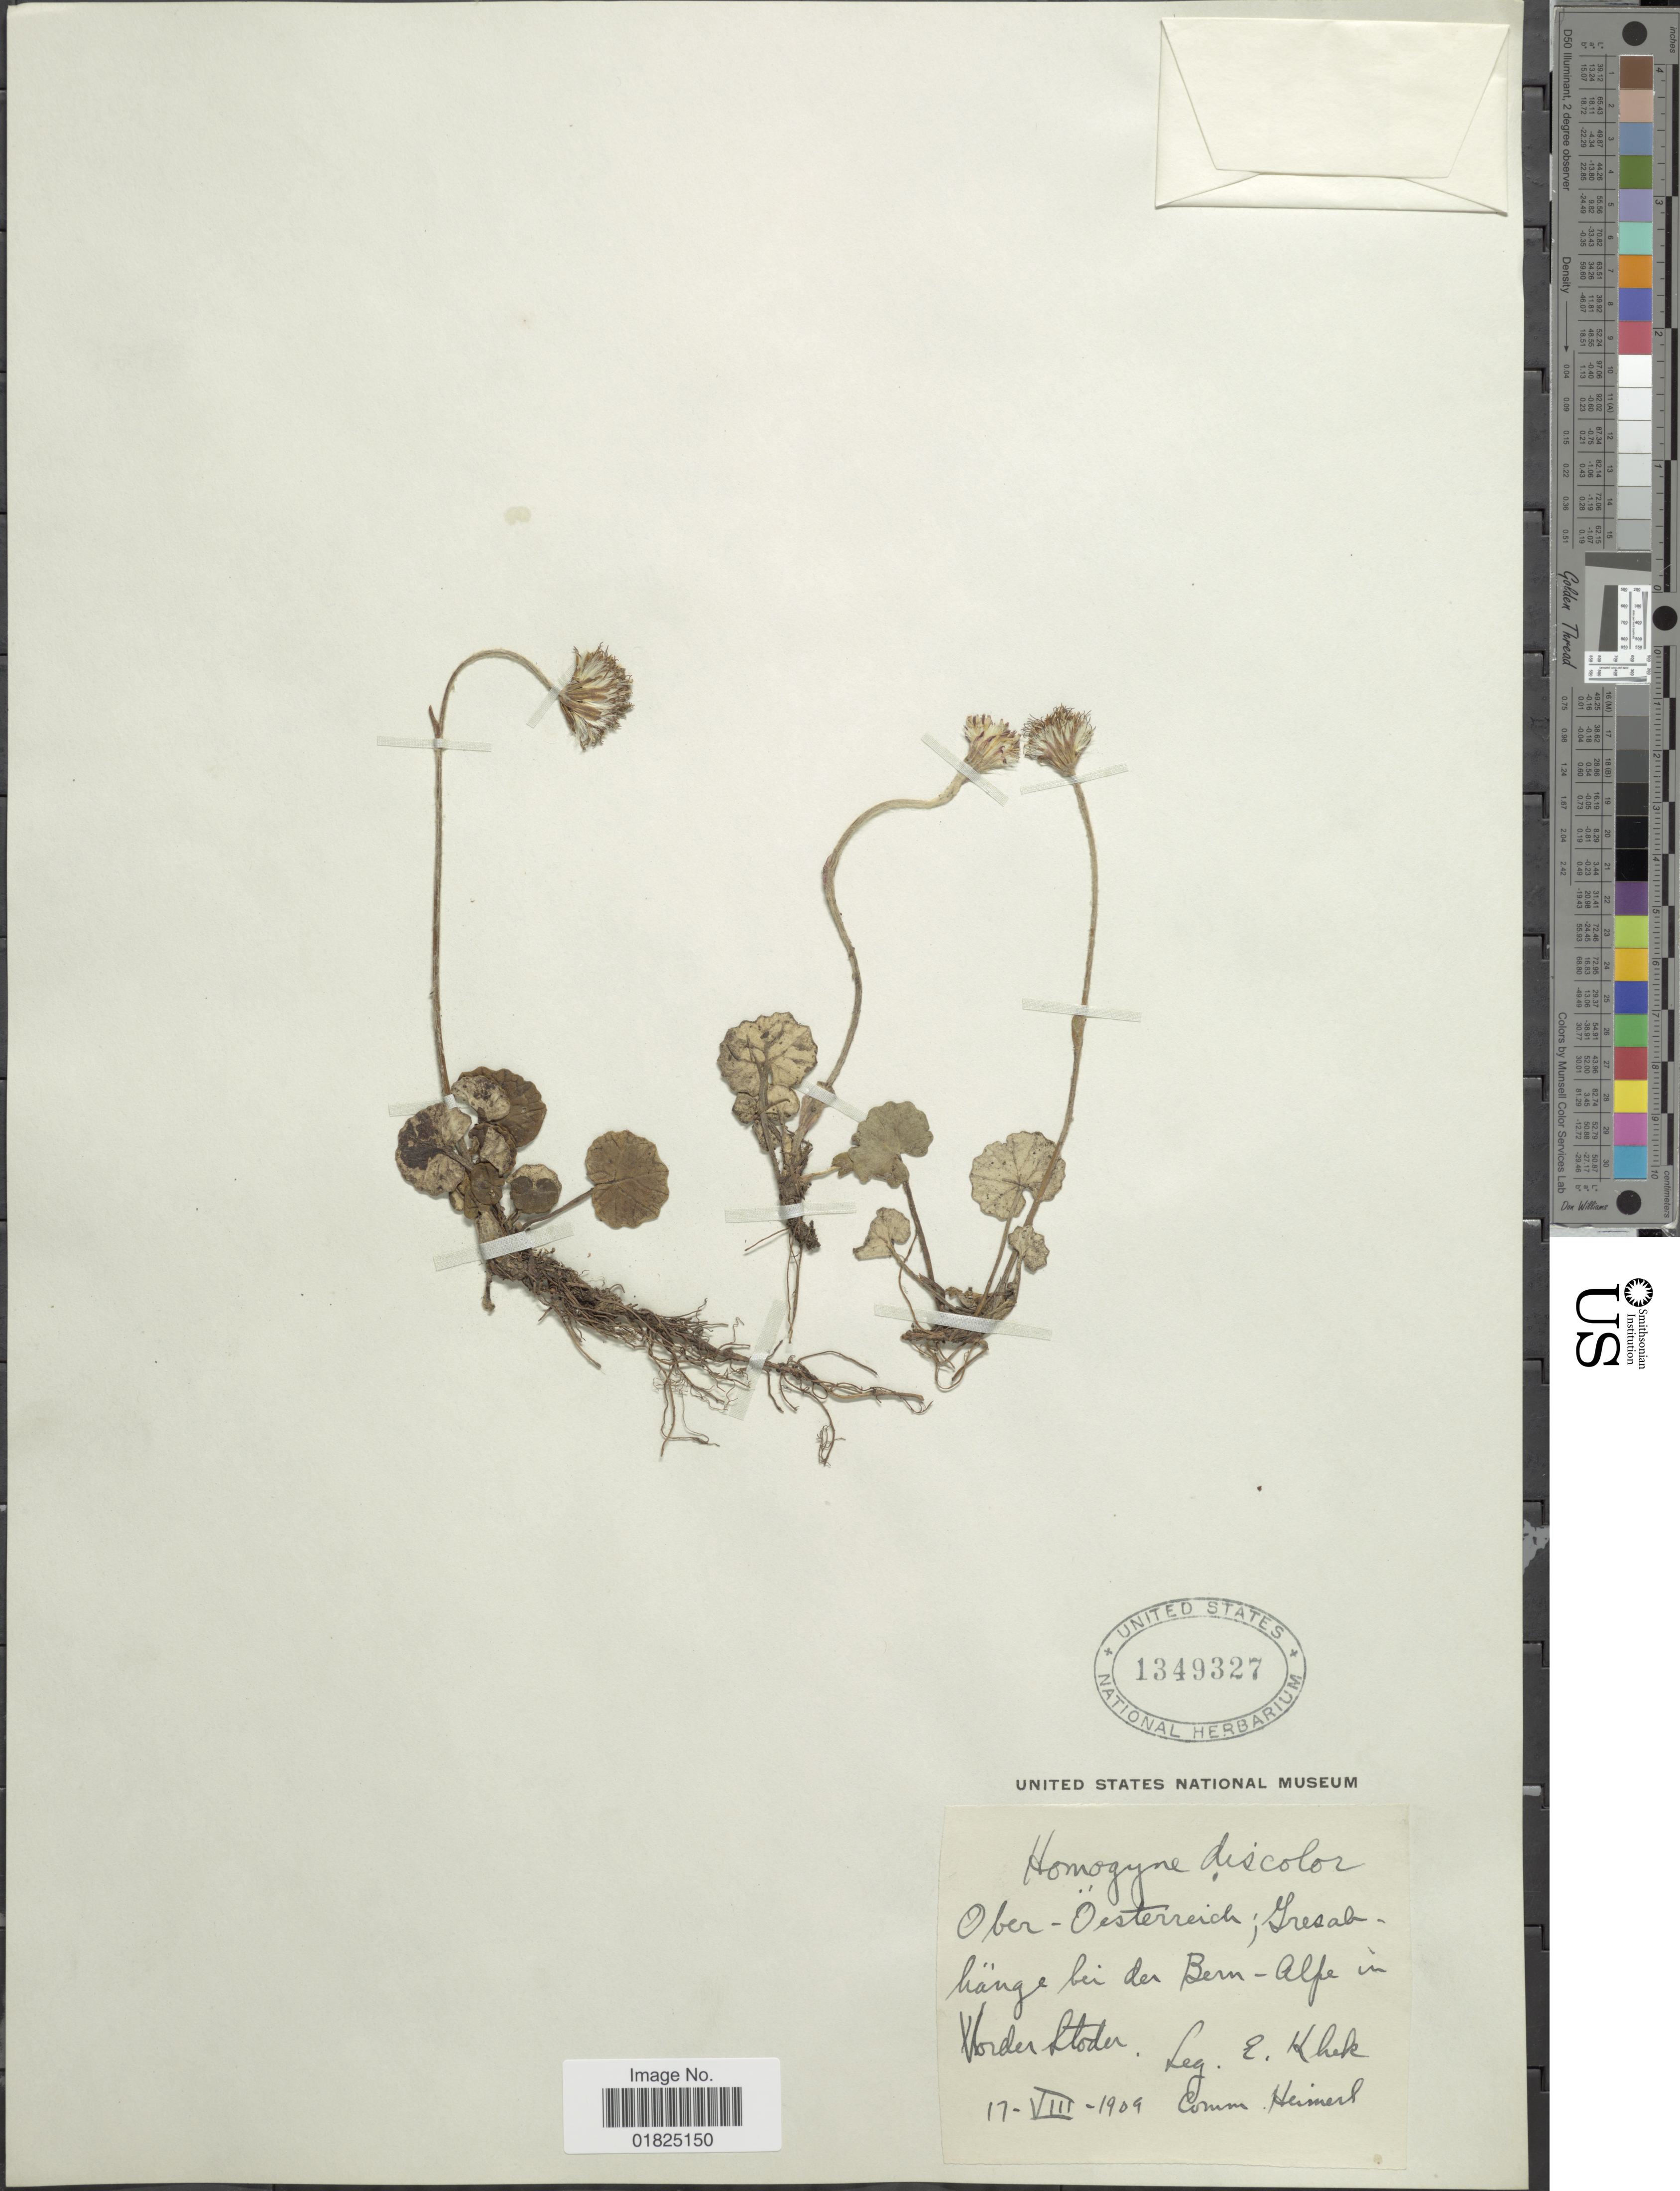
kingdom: Plantae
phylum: Tracheophyta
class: Magnoliopsida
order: Asterales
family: Asteraceae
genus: Homogyne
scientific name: Homogyne discolor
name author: (Jacquinot) Cass.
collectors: E. J. Khek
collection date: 1909-08-17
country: Austria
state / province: Oberosterreich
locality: Ober-öesterreich; Gresabhänge bei der Berm-Alpe in Vorderstoder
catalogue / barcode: US 1349327